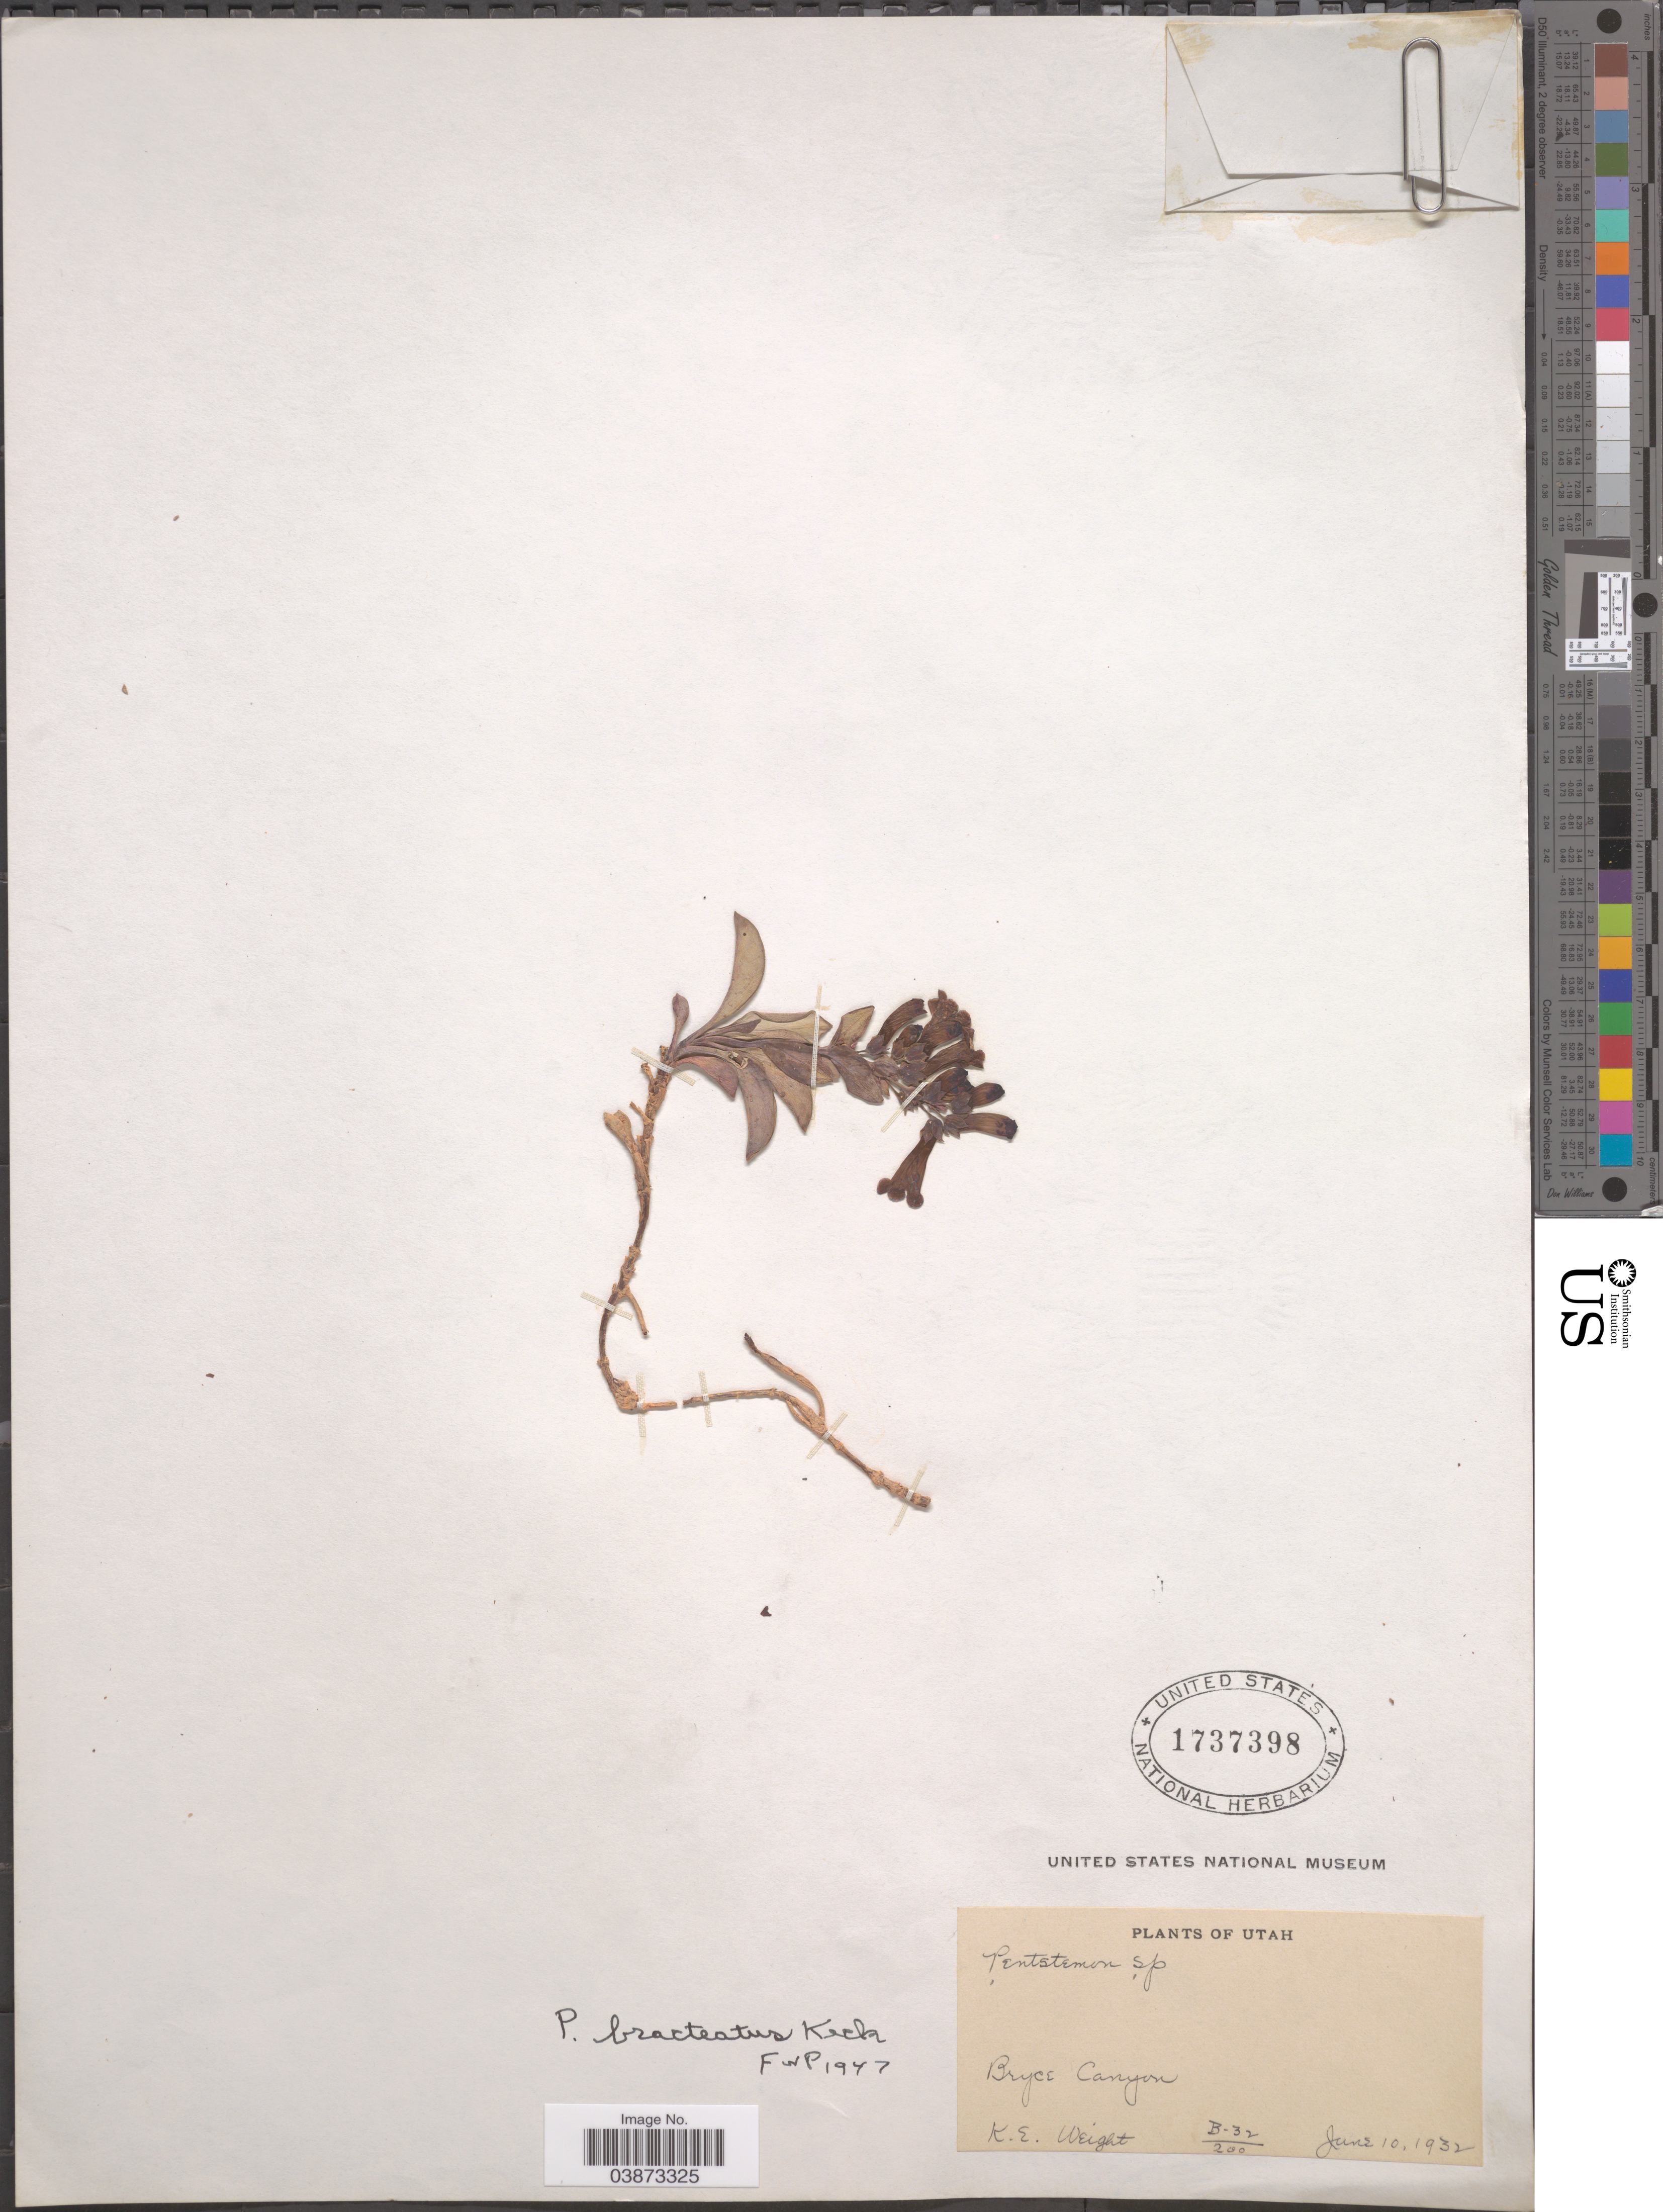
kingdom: Plantae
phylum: Tracheophyta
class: Magnoliopsida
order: Lamiales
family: Plantaginaceae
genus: Penstemon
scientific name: Penstemon bracteatus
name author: D.D. Keck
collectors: K. Weight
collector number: B-32/200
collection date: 1932-06-10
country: United States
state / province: Utah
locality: Bryce Canyon.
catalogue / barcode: US 1737398